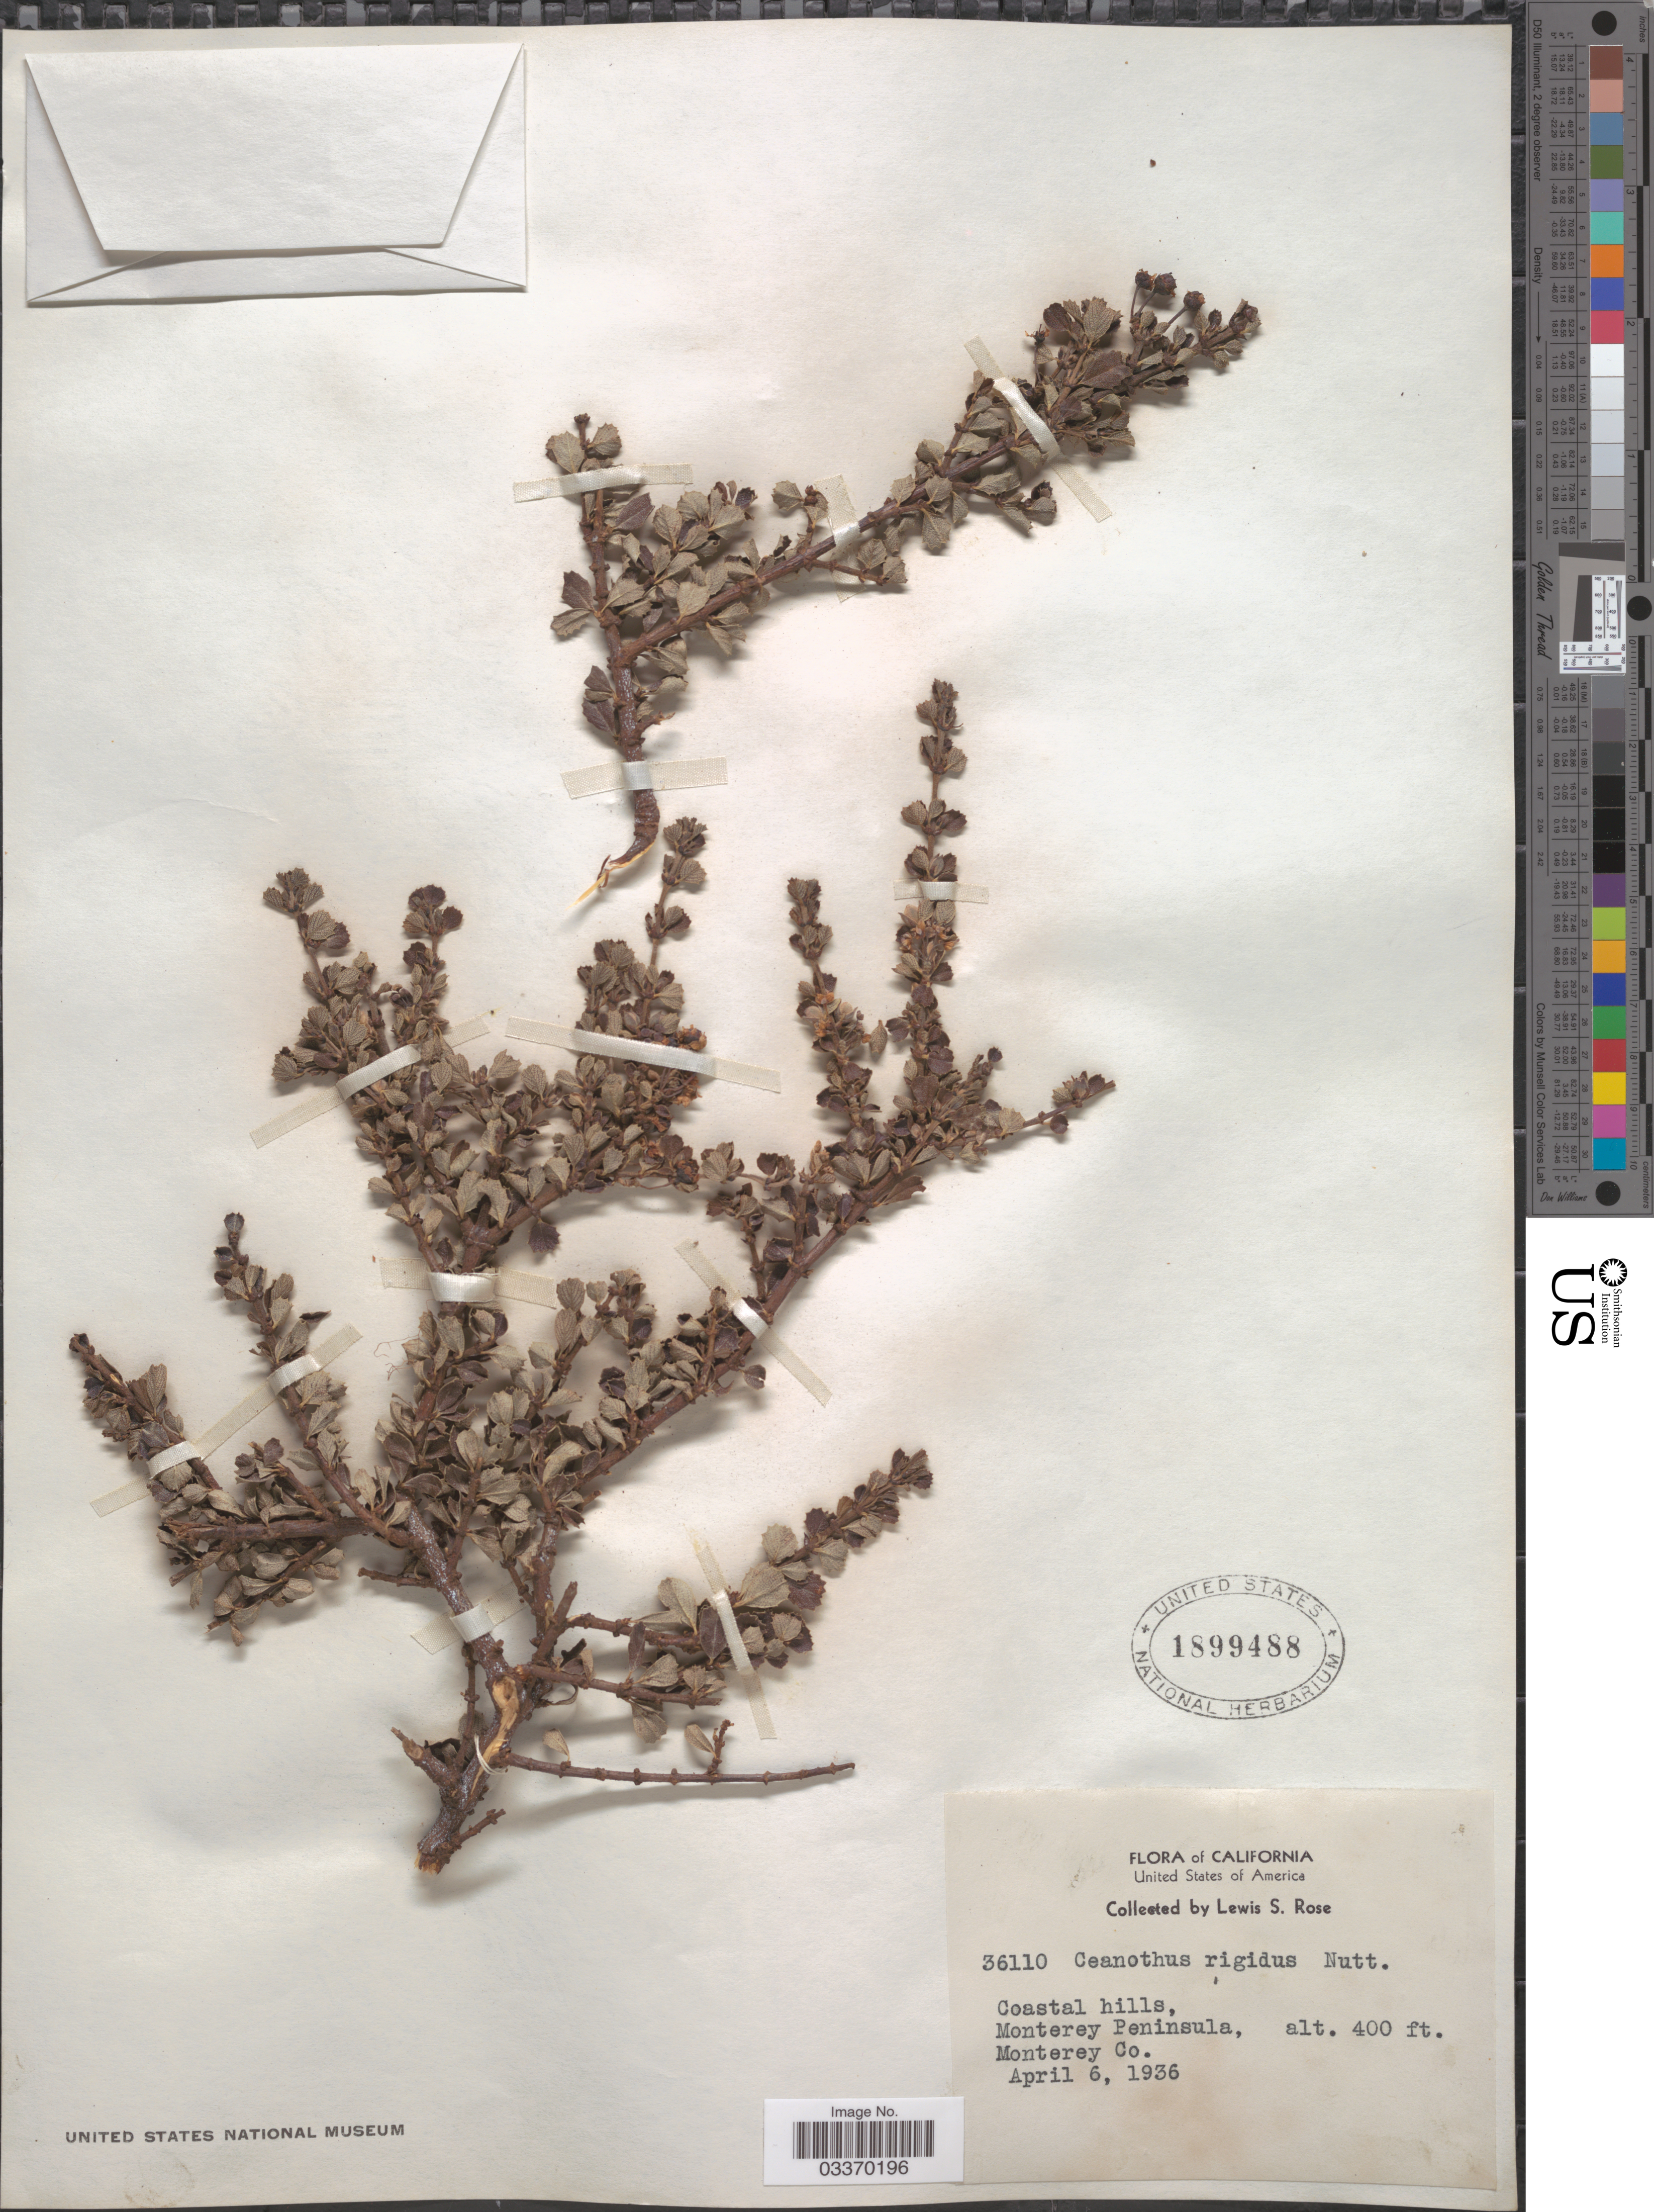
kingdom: Plantae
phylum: Tracheophyta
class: Magnoliopsida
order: Rosales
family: Rhamnaceae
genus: Ceanothus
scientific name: Ceanothus rigidus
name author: Nutt.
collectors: L. S. Rose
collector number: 36110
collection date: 1936-04-06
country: United States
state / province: California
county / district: Monterey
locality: Coastal hills, Monterey Peninsula, Monterey Co.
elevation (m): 122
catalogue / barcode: US 1899488